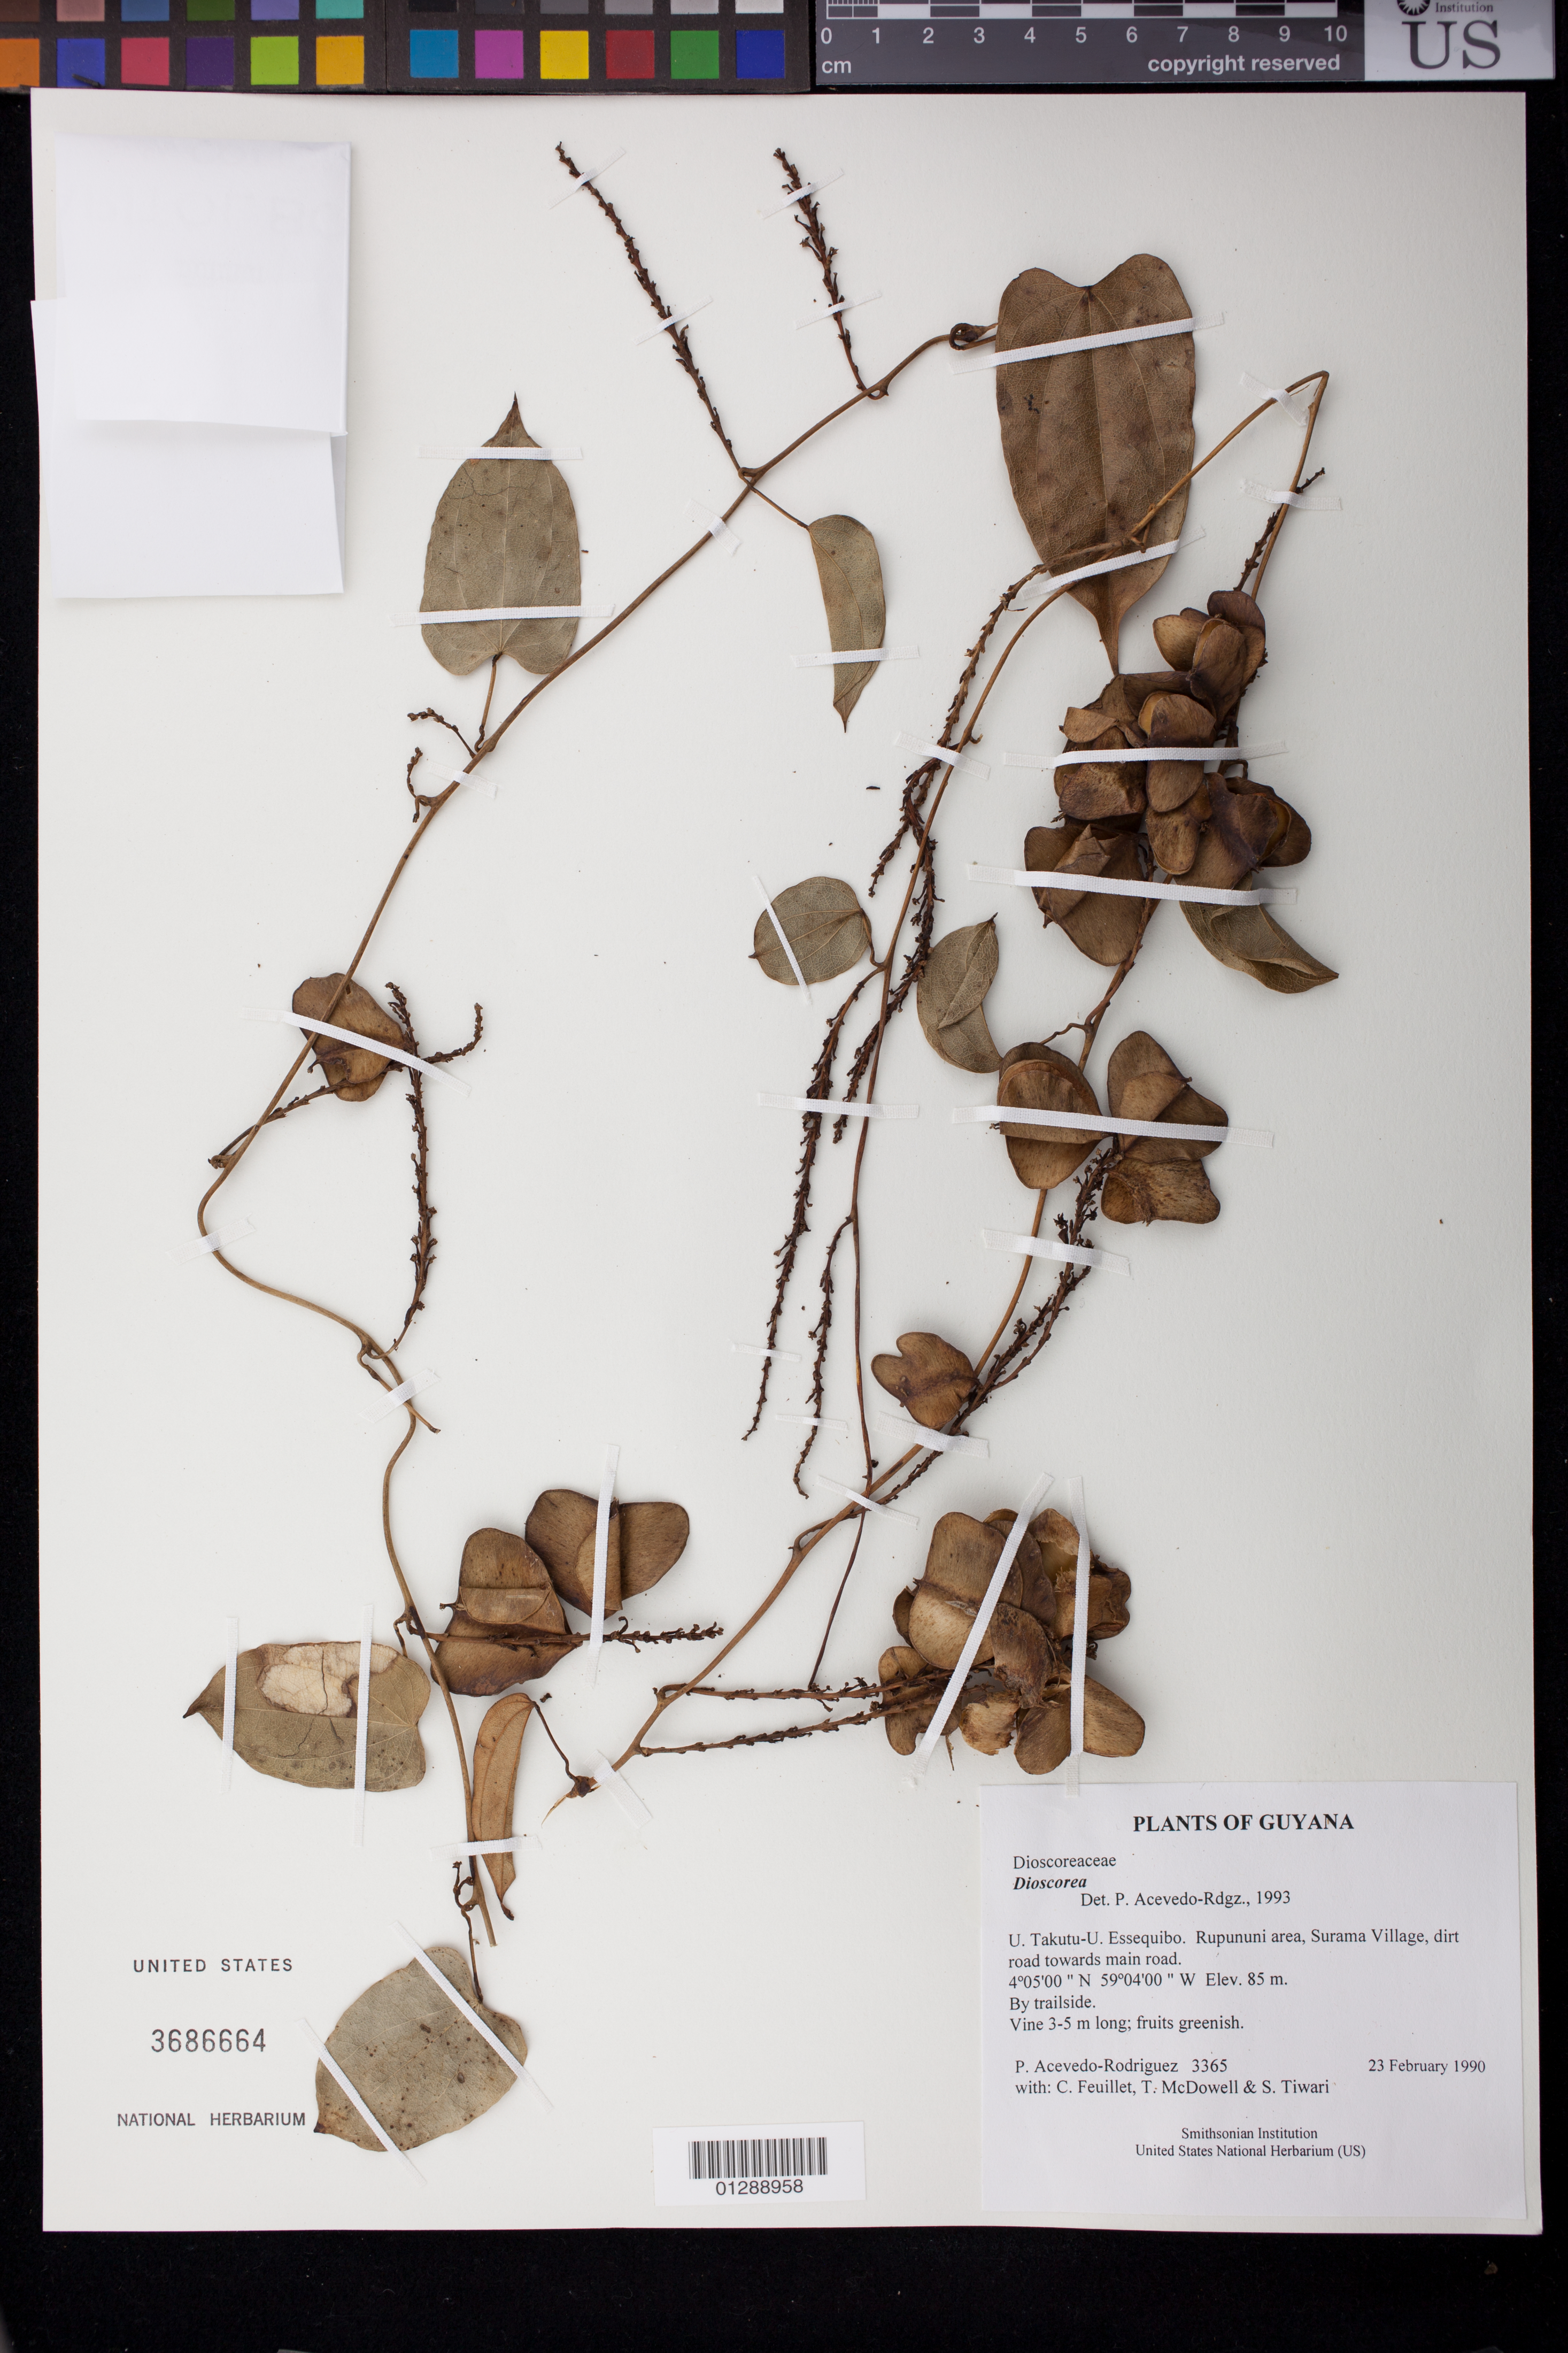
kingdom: Plantae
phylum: Tracheophyta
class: Liliopsida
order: Dioscoreales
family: Dioscoreaceae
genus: Dioscorea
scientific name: Dioscorea sp.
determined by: Acevedo-Rodríguez, P., (BOT), Smithsonian Institution - National Museum of Natural History (UNITED STATES)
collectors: P. Acevedo-Rodr., C. Feuillet, T. McDowell & S. Tiwari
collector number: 3365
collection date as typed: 23 February 1990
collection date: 1990-02-23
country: Guyana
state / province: U. Takutu-U. Essequibo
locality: Rupununi area, Surama Village, dirt road towards main road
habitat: By trailside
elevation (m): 85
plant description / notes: US, NY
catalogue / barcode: US 3686664